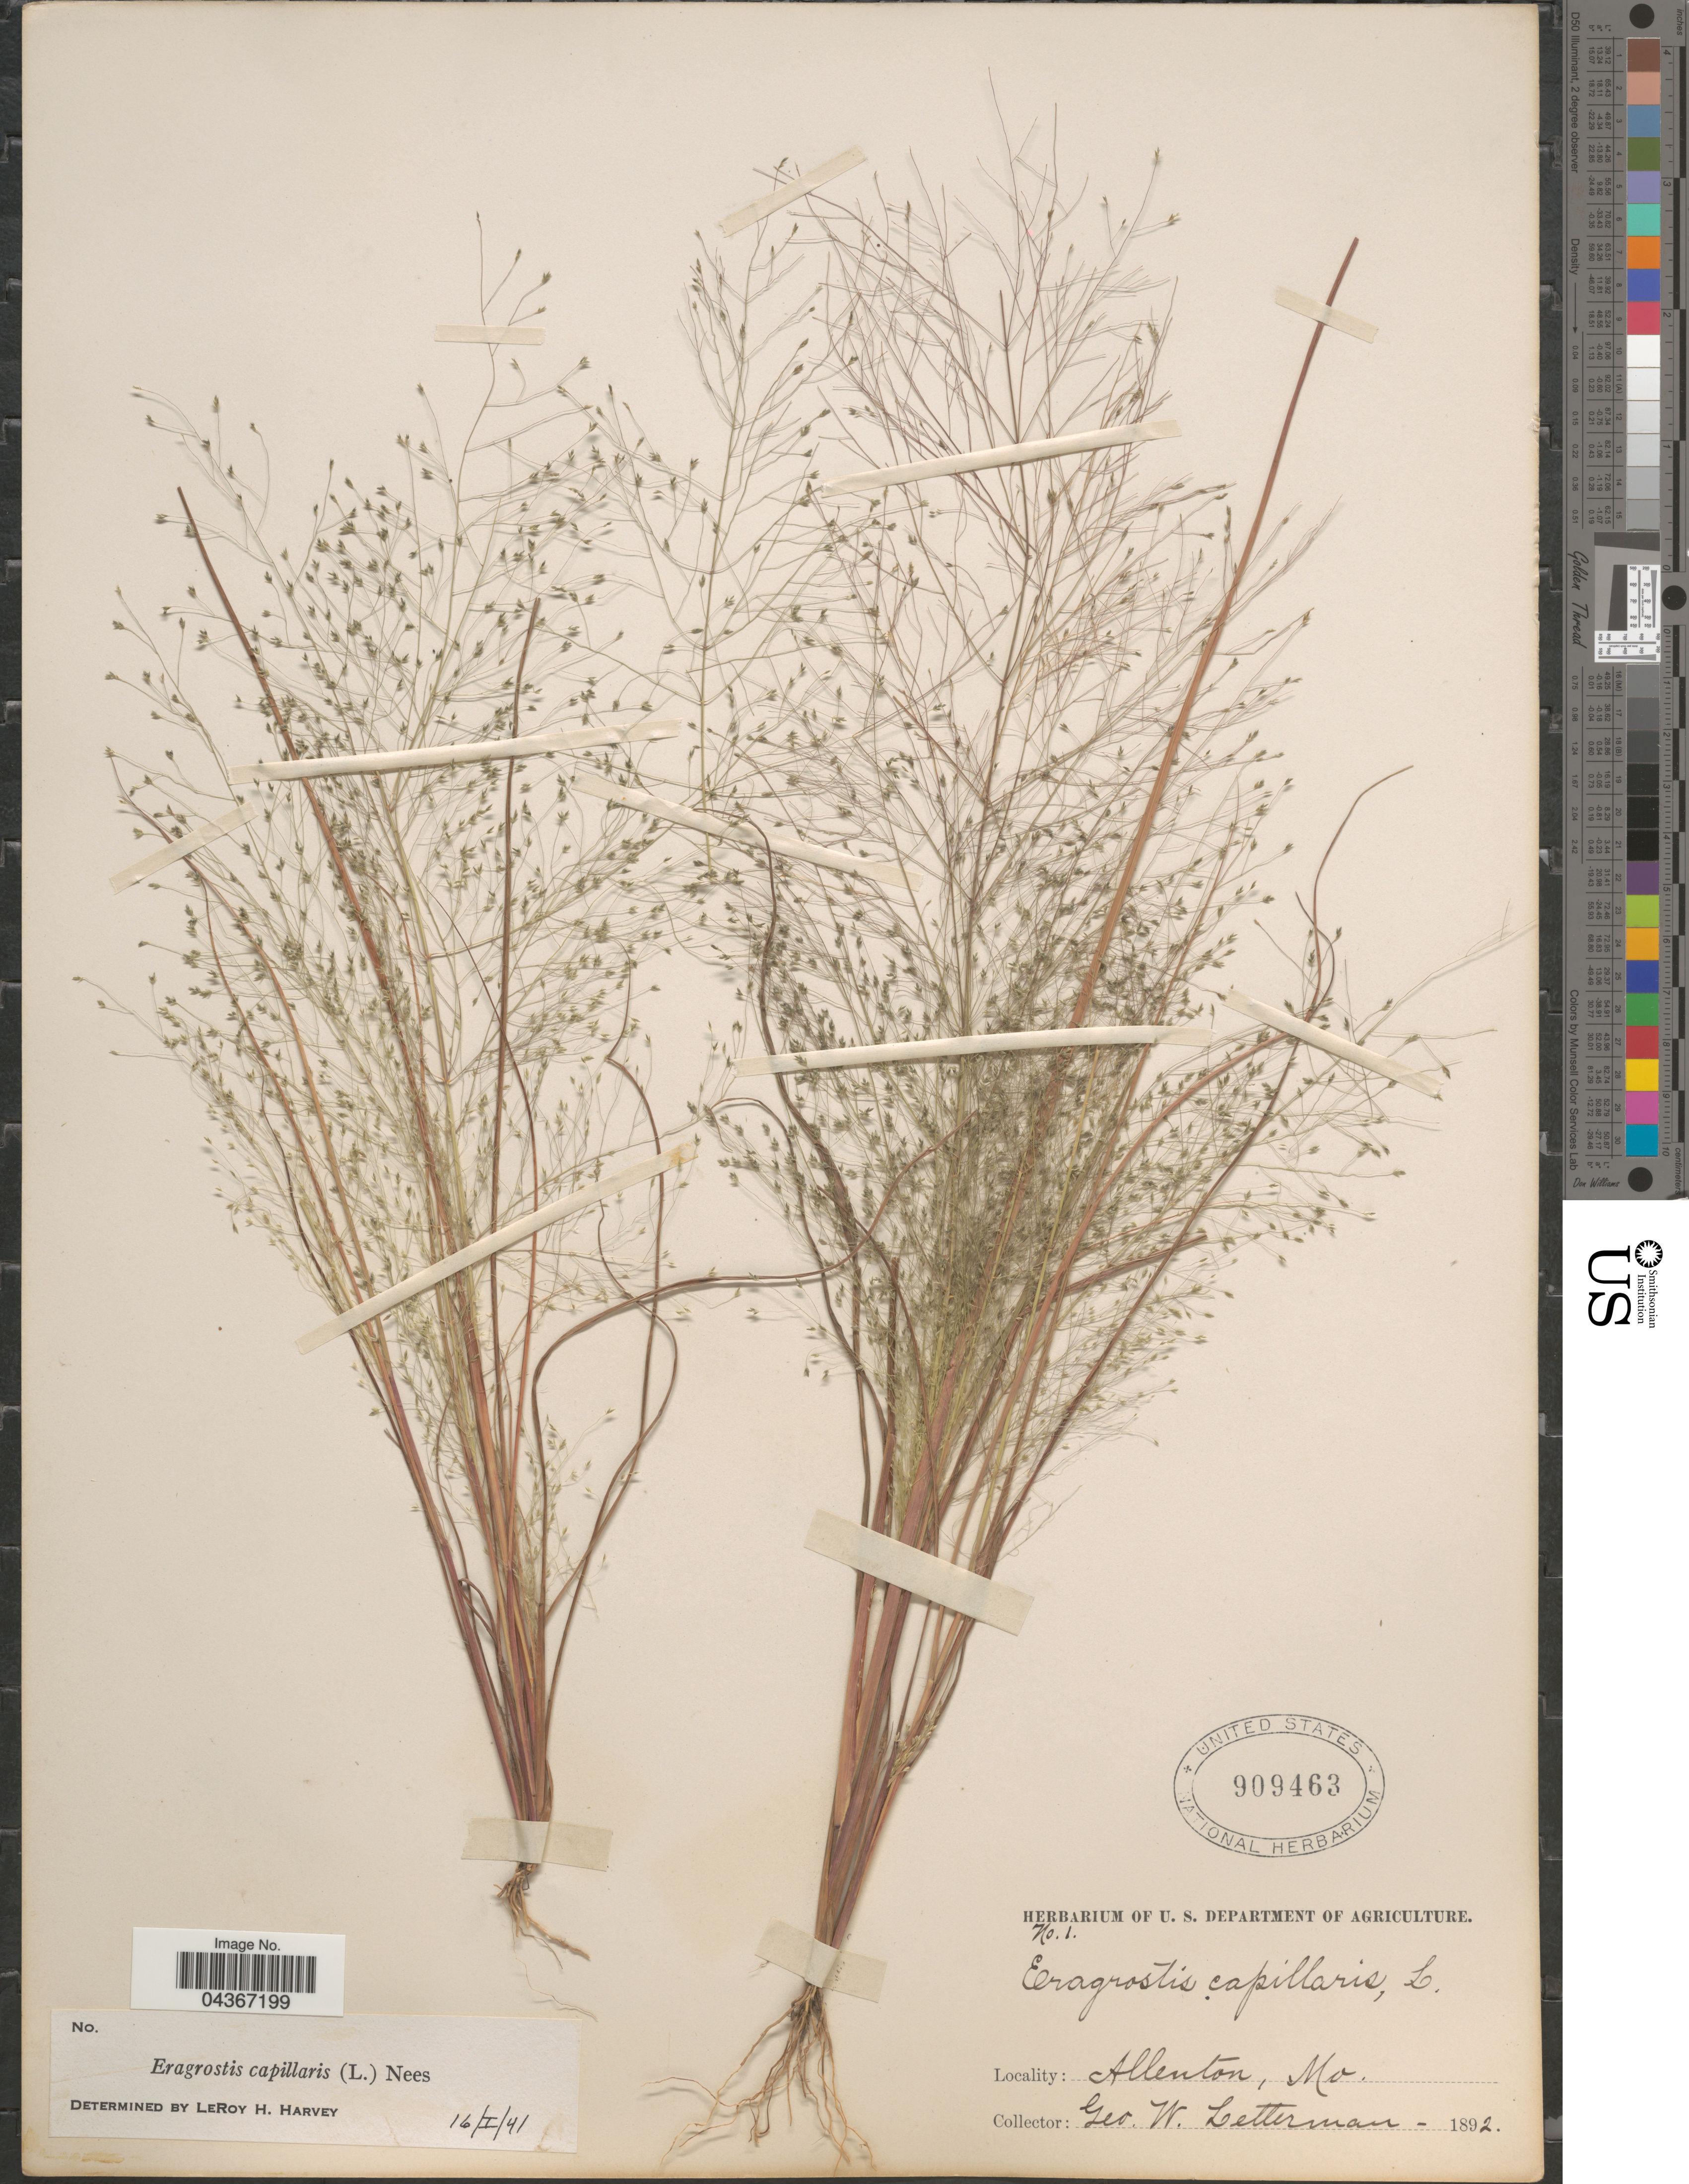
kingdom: Plantae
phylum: Tracheophyta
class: Liliopsida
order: Poales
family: Poaceae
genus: Eragrostis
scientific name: Eragrostis capillaris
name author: (L.) Nees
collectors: G. W. Letterman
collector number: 1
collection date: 1892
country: United States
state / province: Missouri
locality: Allenton.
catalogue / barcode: US 909463